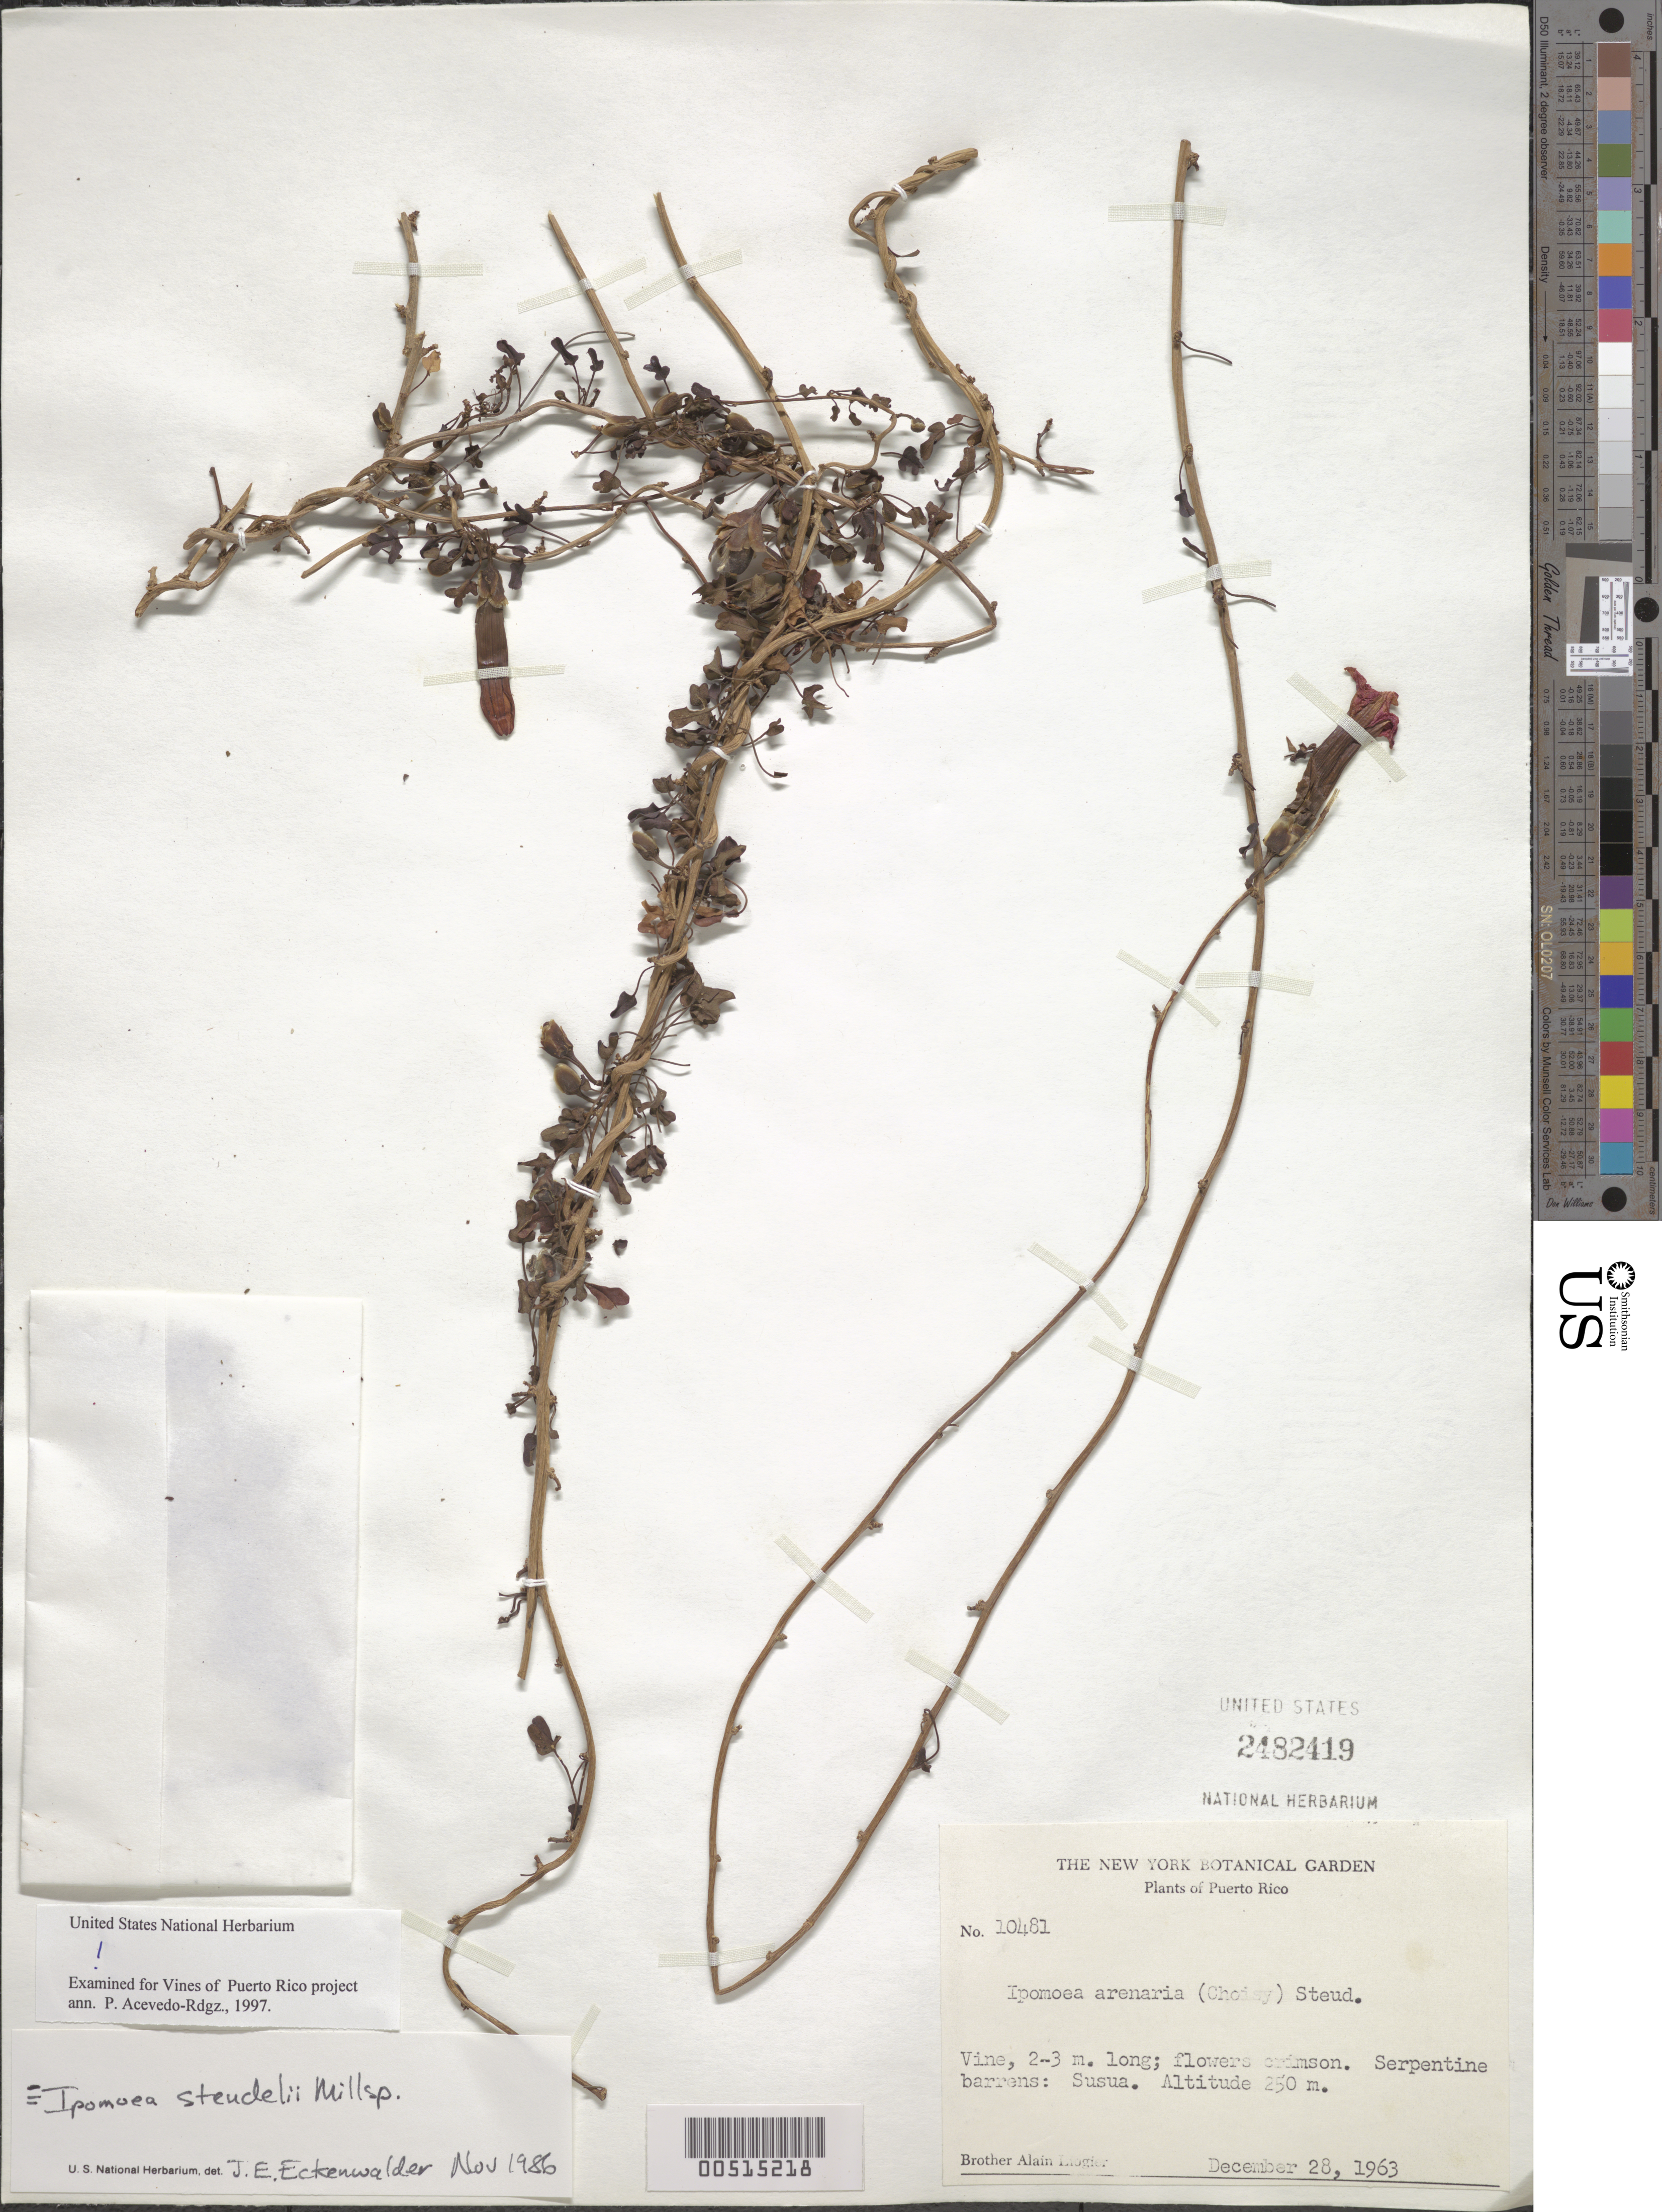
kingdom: Plantae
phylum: Tracheophyta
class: Magnoliopsida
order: Solanales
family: Convolvulaceae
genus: Ipomoea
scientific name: Ipomoea steudelii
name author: Millsp.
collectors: A. H. Liogier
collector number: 10481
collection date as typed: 28 Dec 1963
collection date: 1963-12-28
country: Puerto Rico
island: Greater Antilles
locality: Susua. Serpentine barrens.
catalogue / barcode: US 2482419